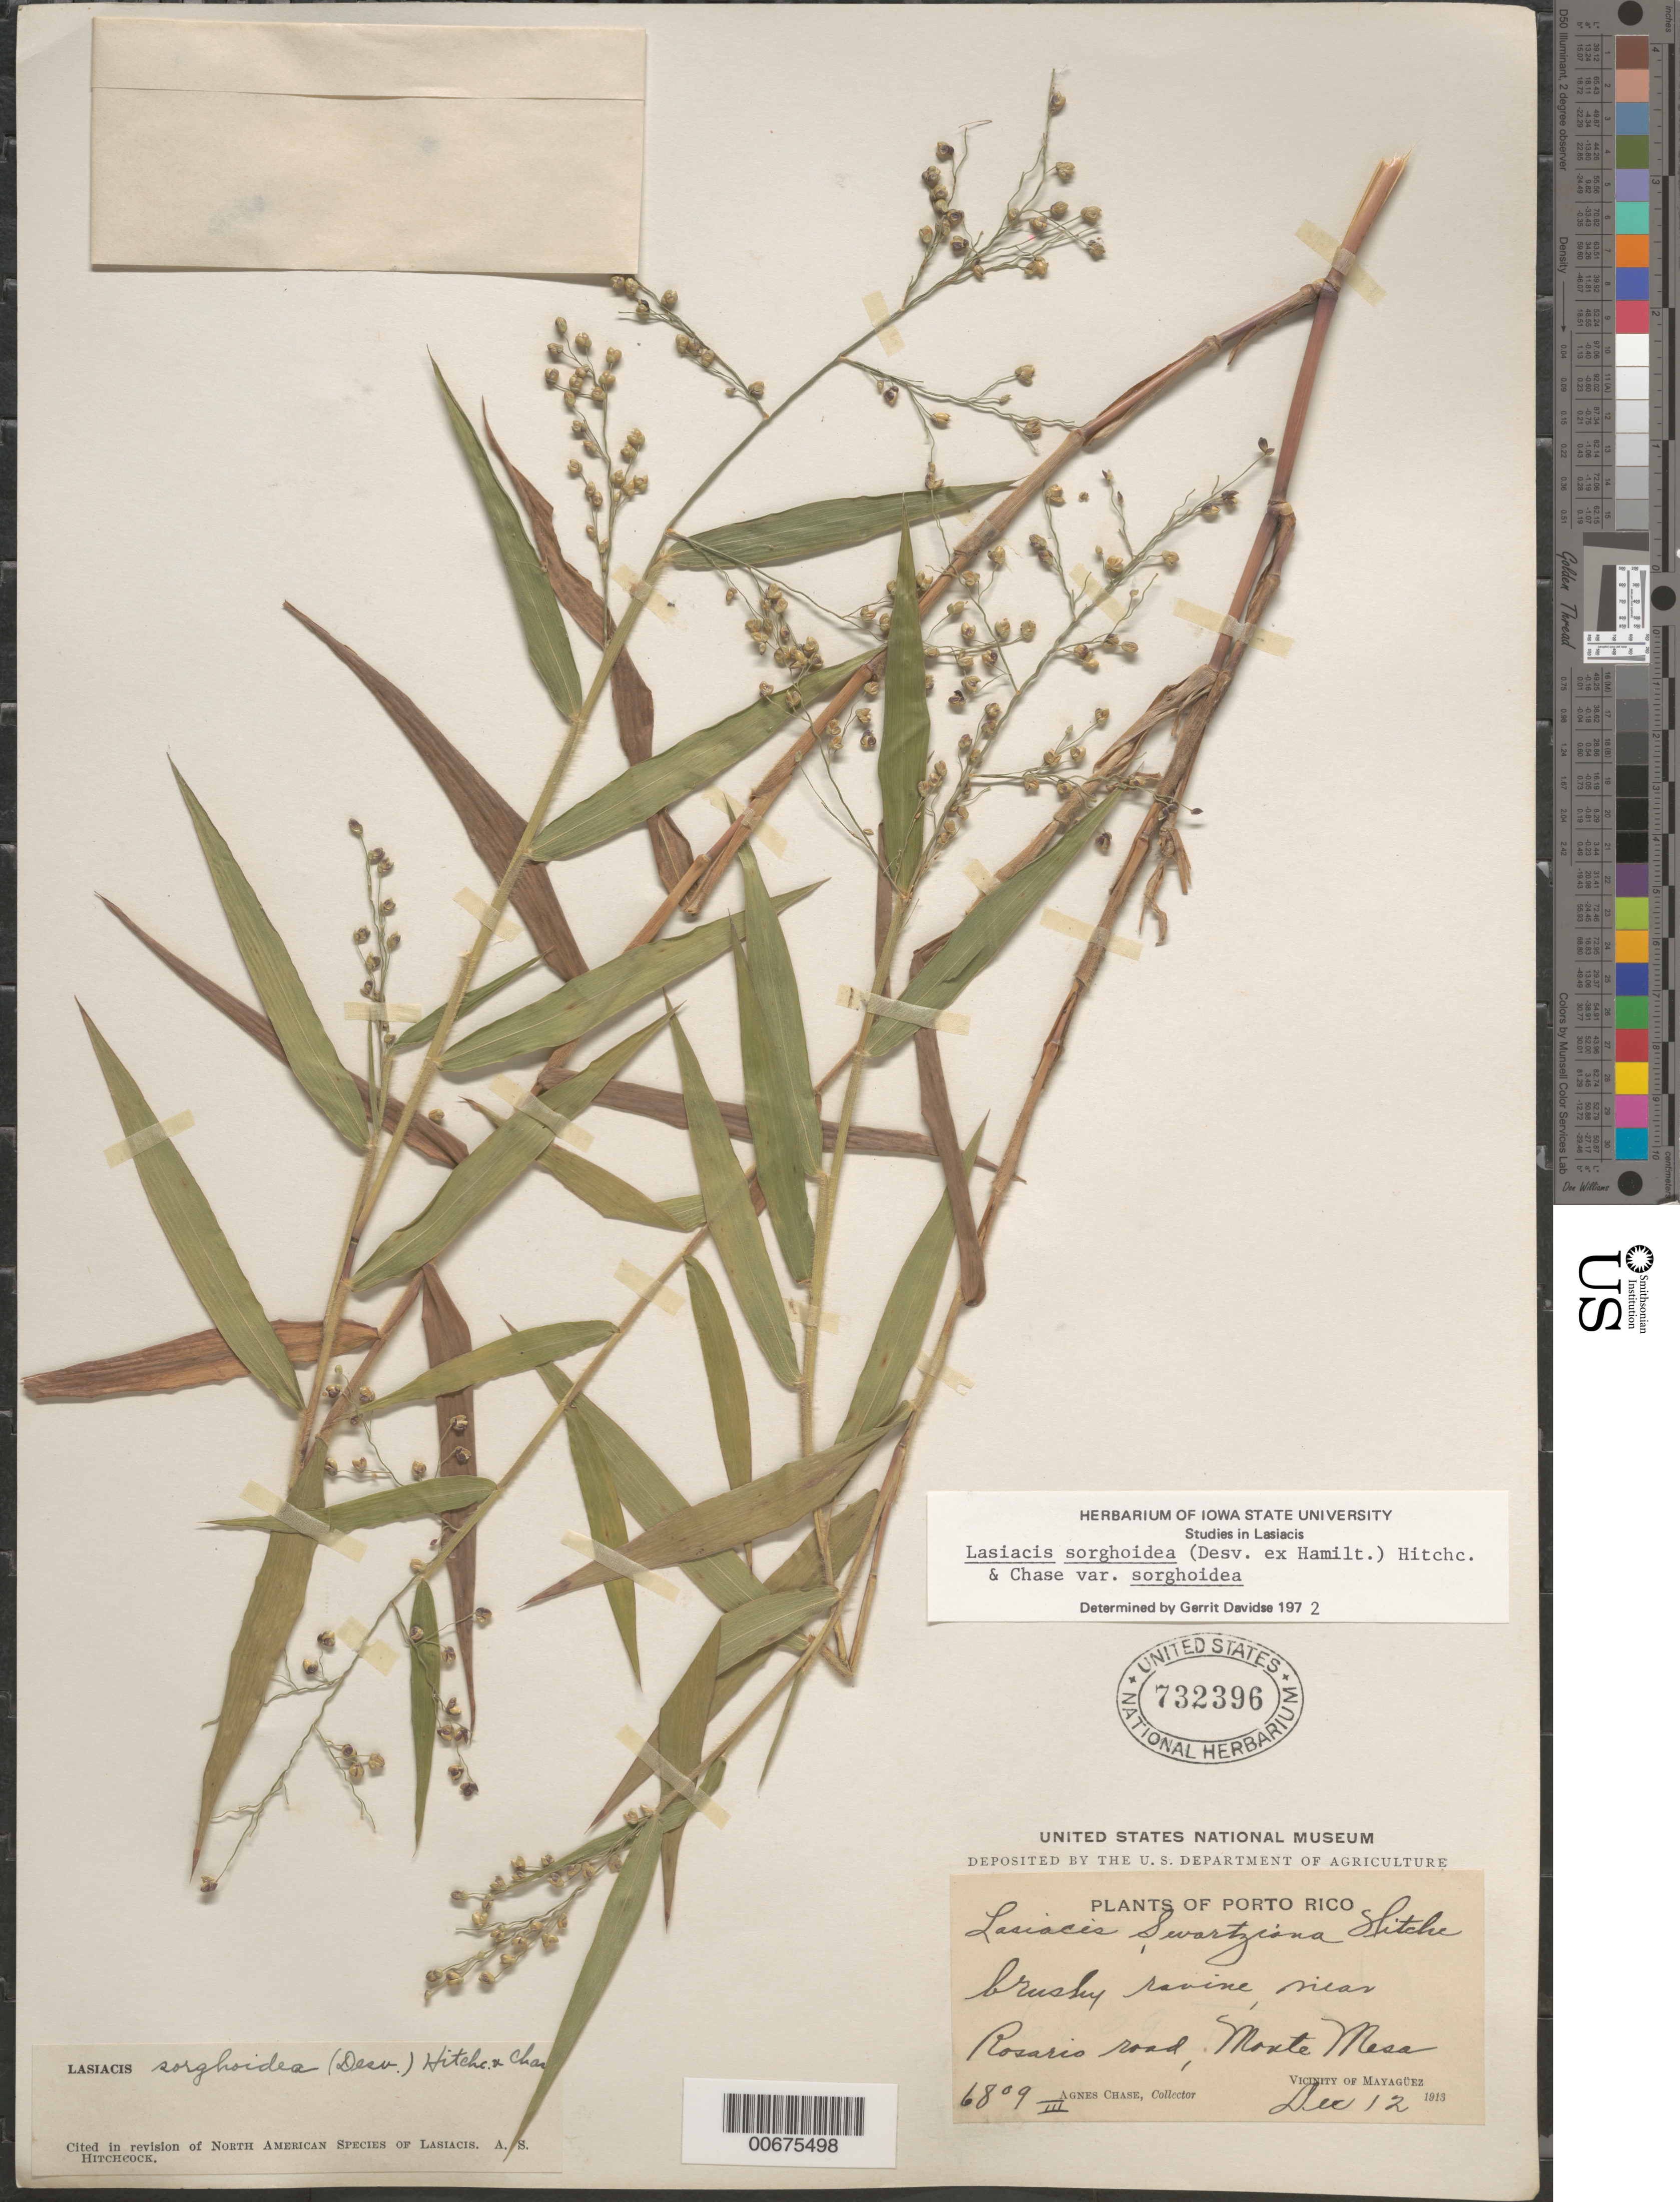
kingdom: Plantae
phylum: Tracheophyta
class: Liliopsida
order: Poales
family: Poaceae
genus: Lasiacis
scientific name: Lasiacis sorghoidea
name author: (Desv. ex Ham.) Hitchc. & Chase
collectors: A. Chase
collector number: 6809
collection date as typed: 12 Dec 1913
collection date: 1913-12-12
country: Puerto Rico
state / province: Mayagüez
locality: near Rosario Road, Monte Mesa, vicinity of Mayaguez. Bushy ravine.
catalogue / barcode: US 732396